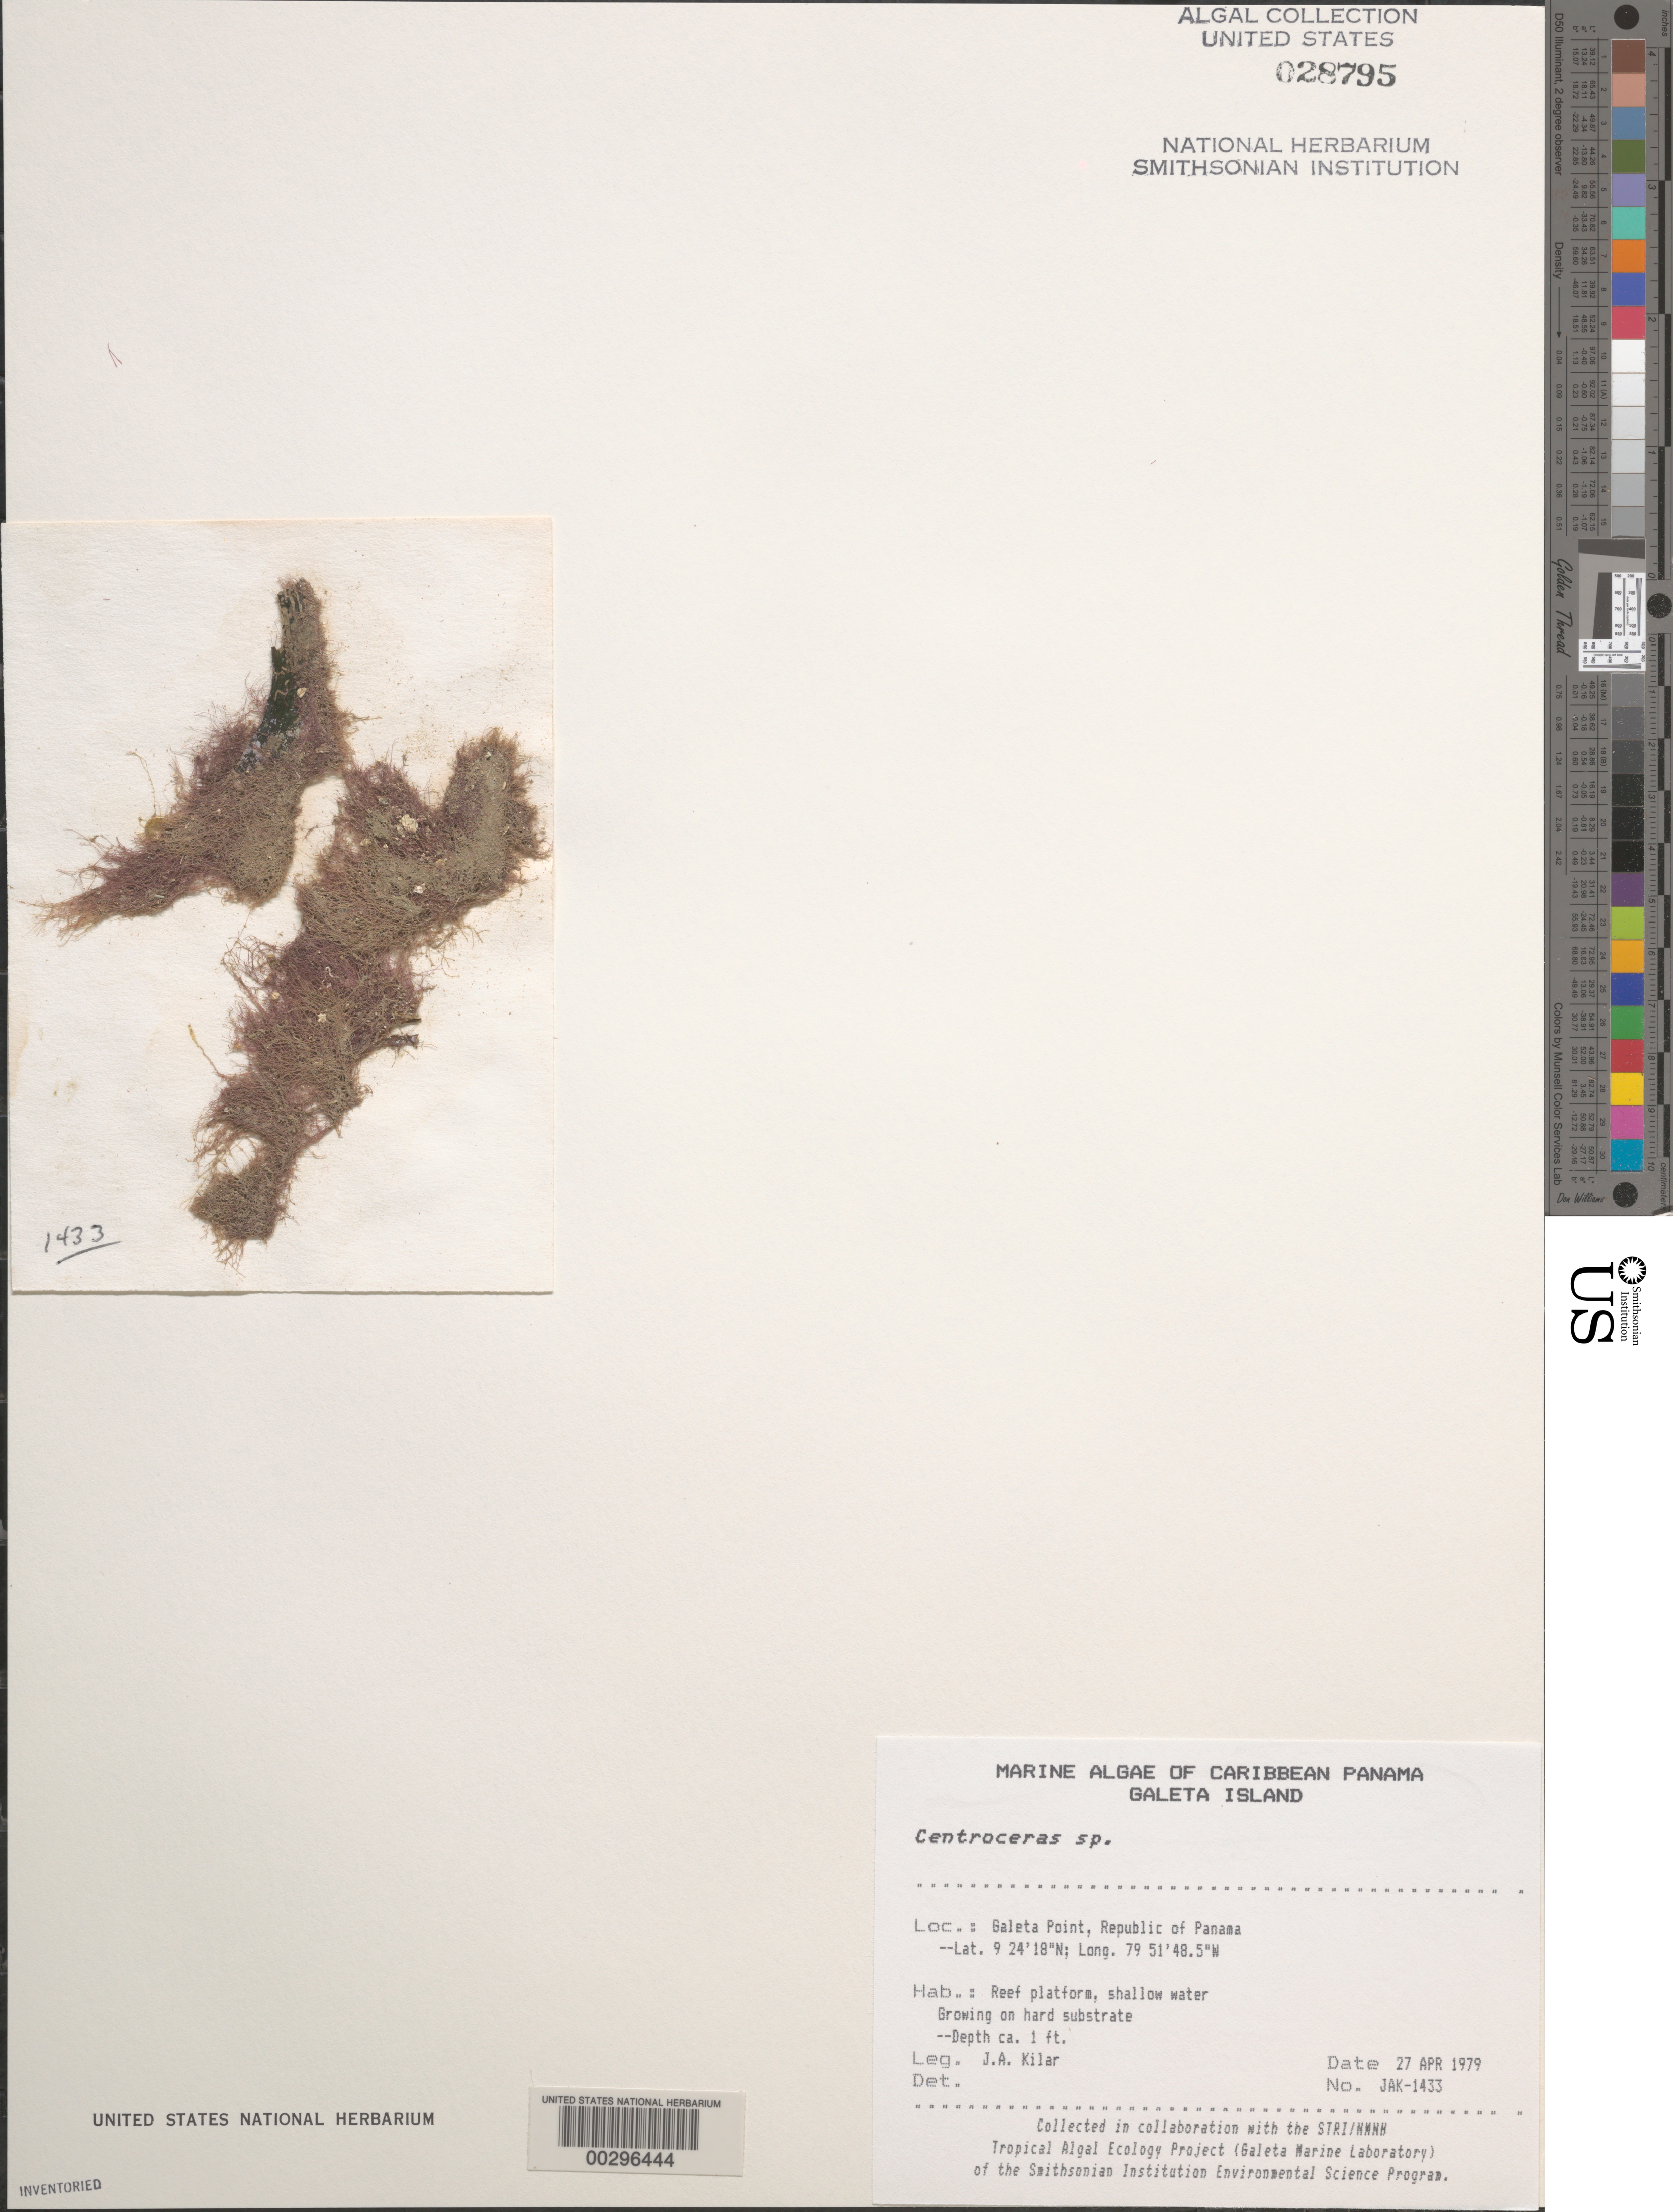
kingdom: Plantae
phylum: Rhodophyta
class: Florideophyceae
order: Ceramiales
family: Ceramiaceae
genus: Centroceras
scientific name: Centroceras sp.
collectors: J. A. Kilar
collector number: JAK-1433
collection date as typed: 27 Apr 1979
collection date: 1979-04-27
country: Panama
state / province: Colón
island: Galeta Island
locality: Galeta Point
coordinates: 9 24'18"N, 79 51'48.5"W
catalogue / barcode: US 28795